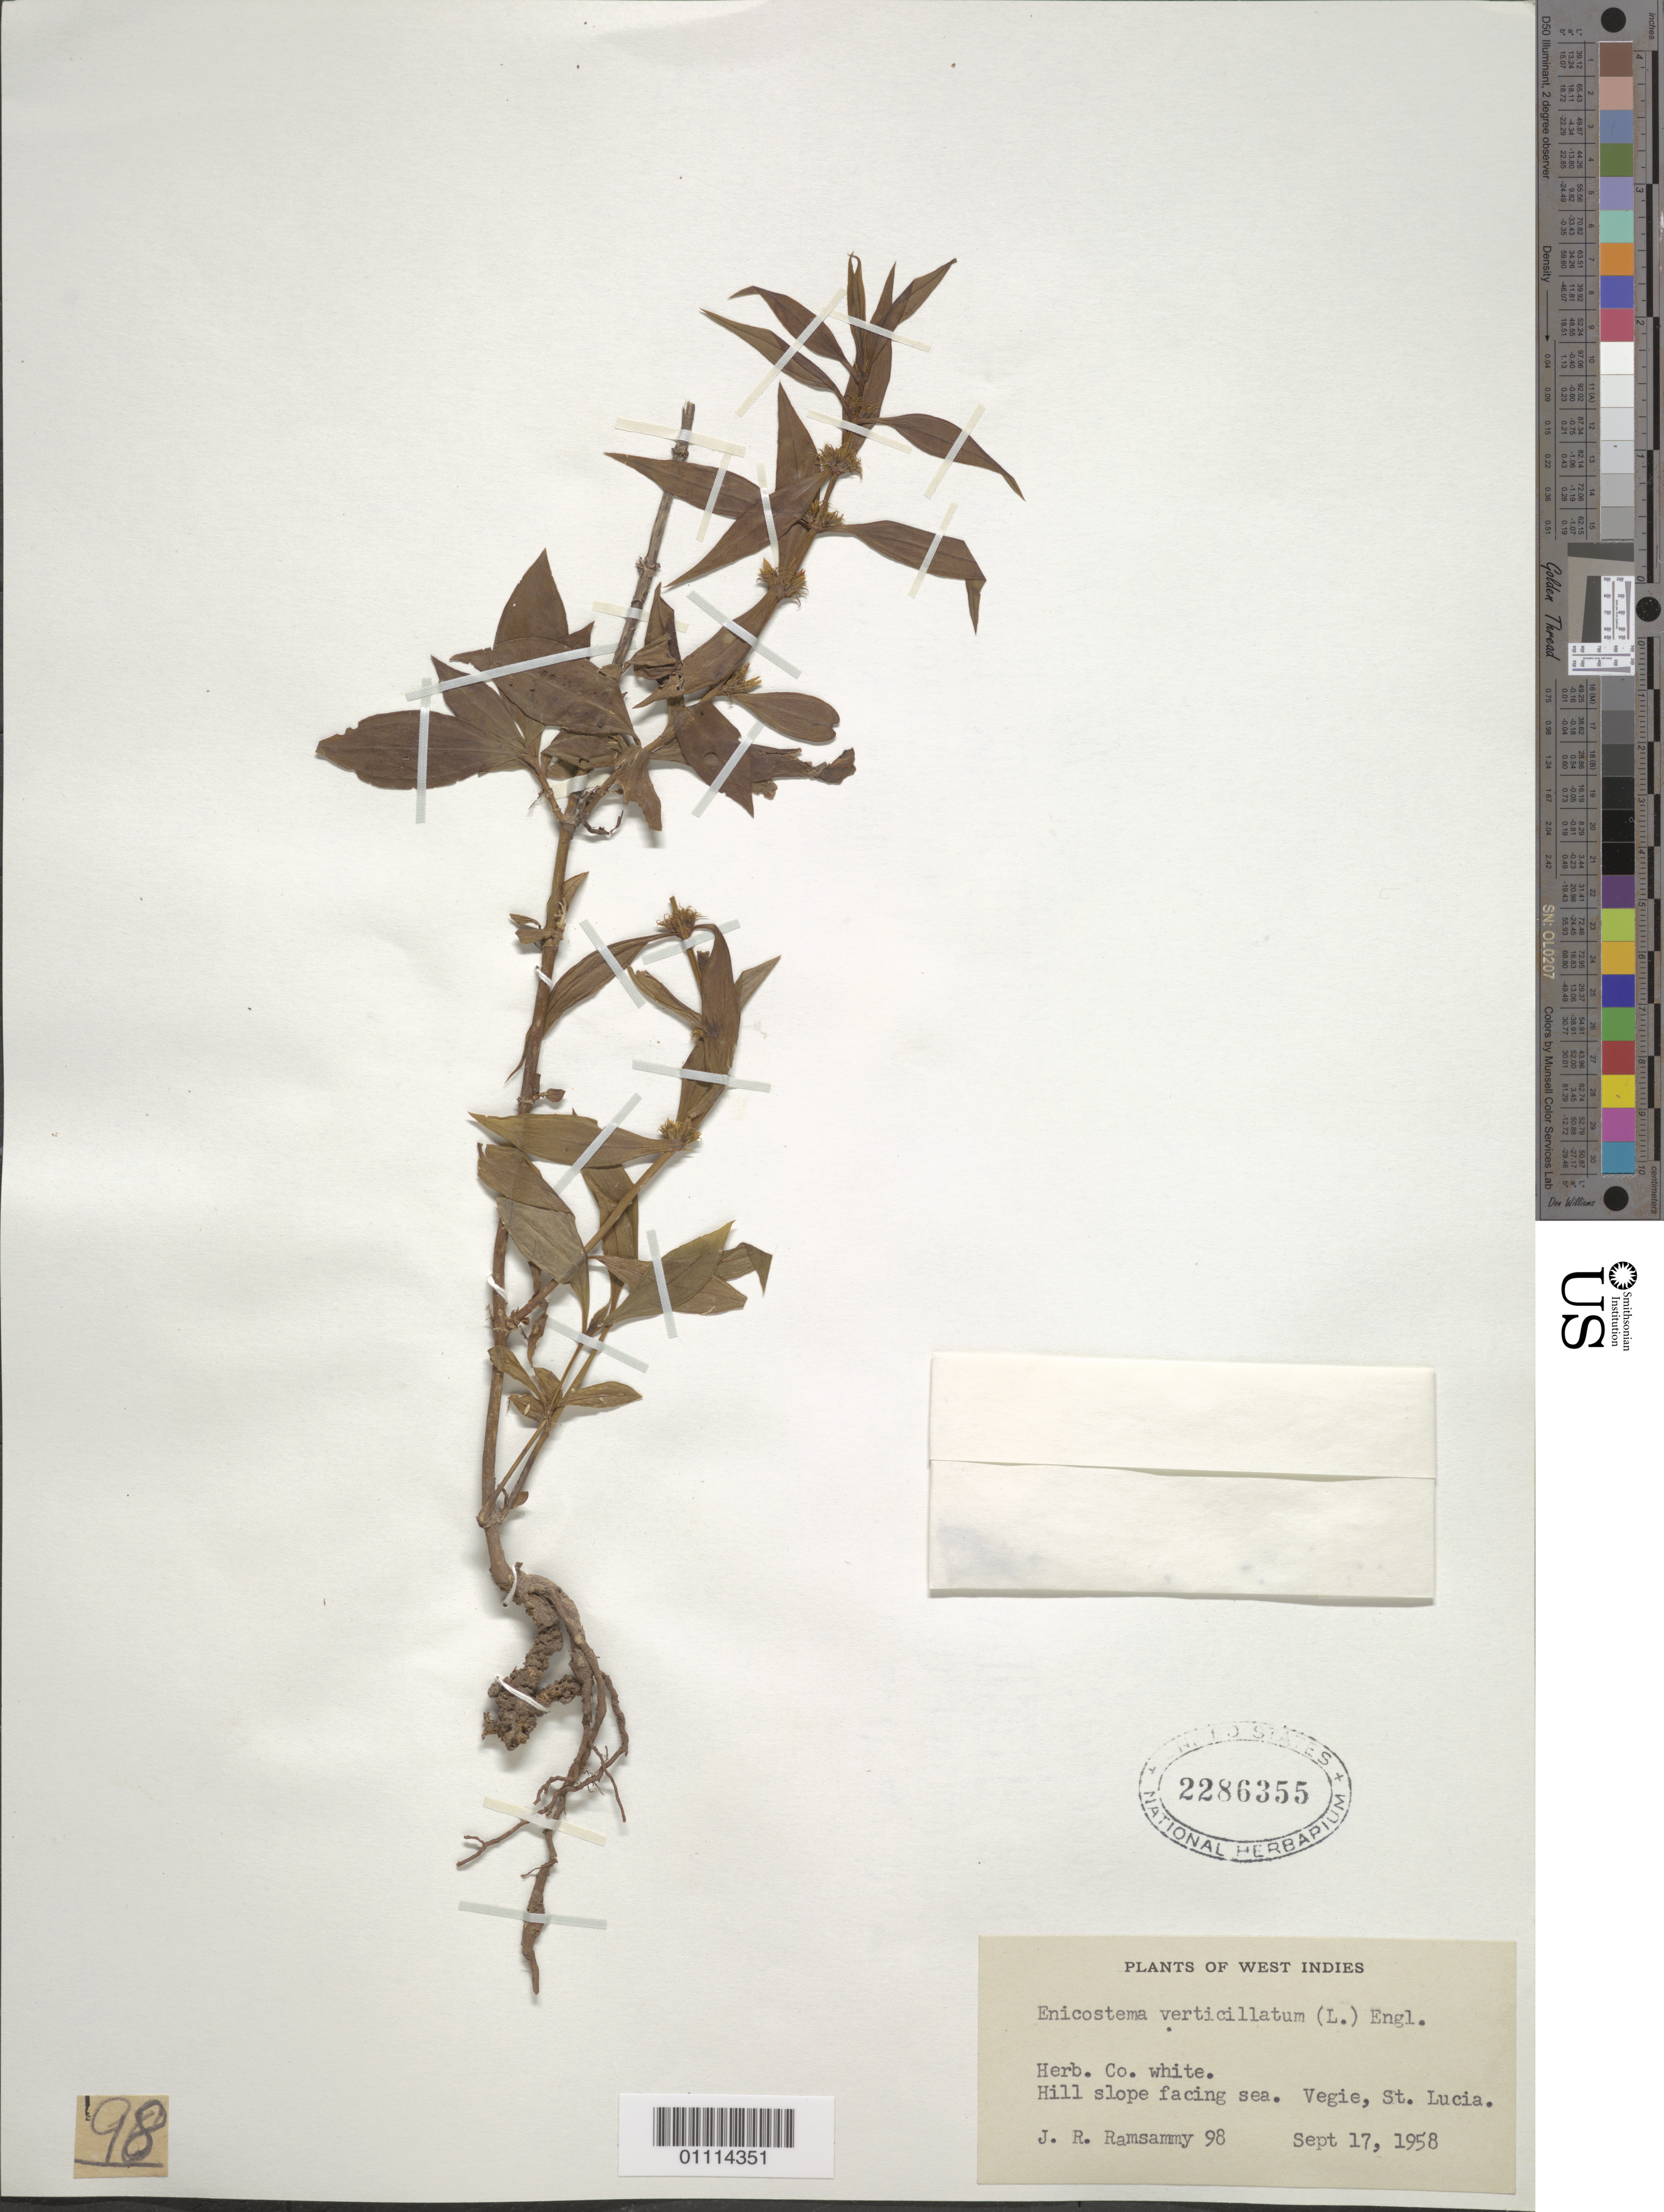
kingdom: Plantae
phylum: Tracheophyta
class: Magnoliopsida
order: Gentianales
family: Gentianaceae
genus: Enicostema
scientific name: Enicostema verticillatum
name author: (L.) Engl.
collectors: J. Ramsammy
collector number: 98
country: St. Lucia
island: St. Lucia I.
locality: Hill slope facing sea. Vegie, St Lucia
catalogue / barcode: US 2286355